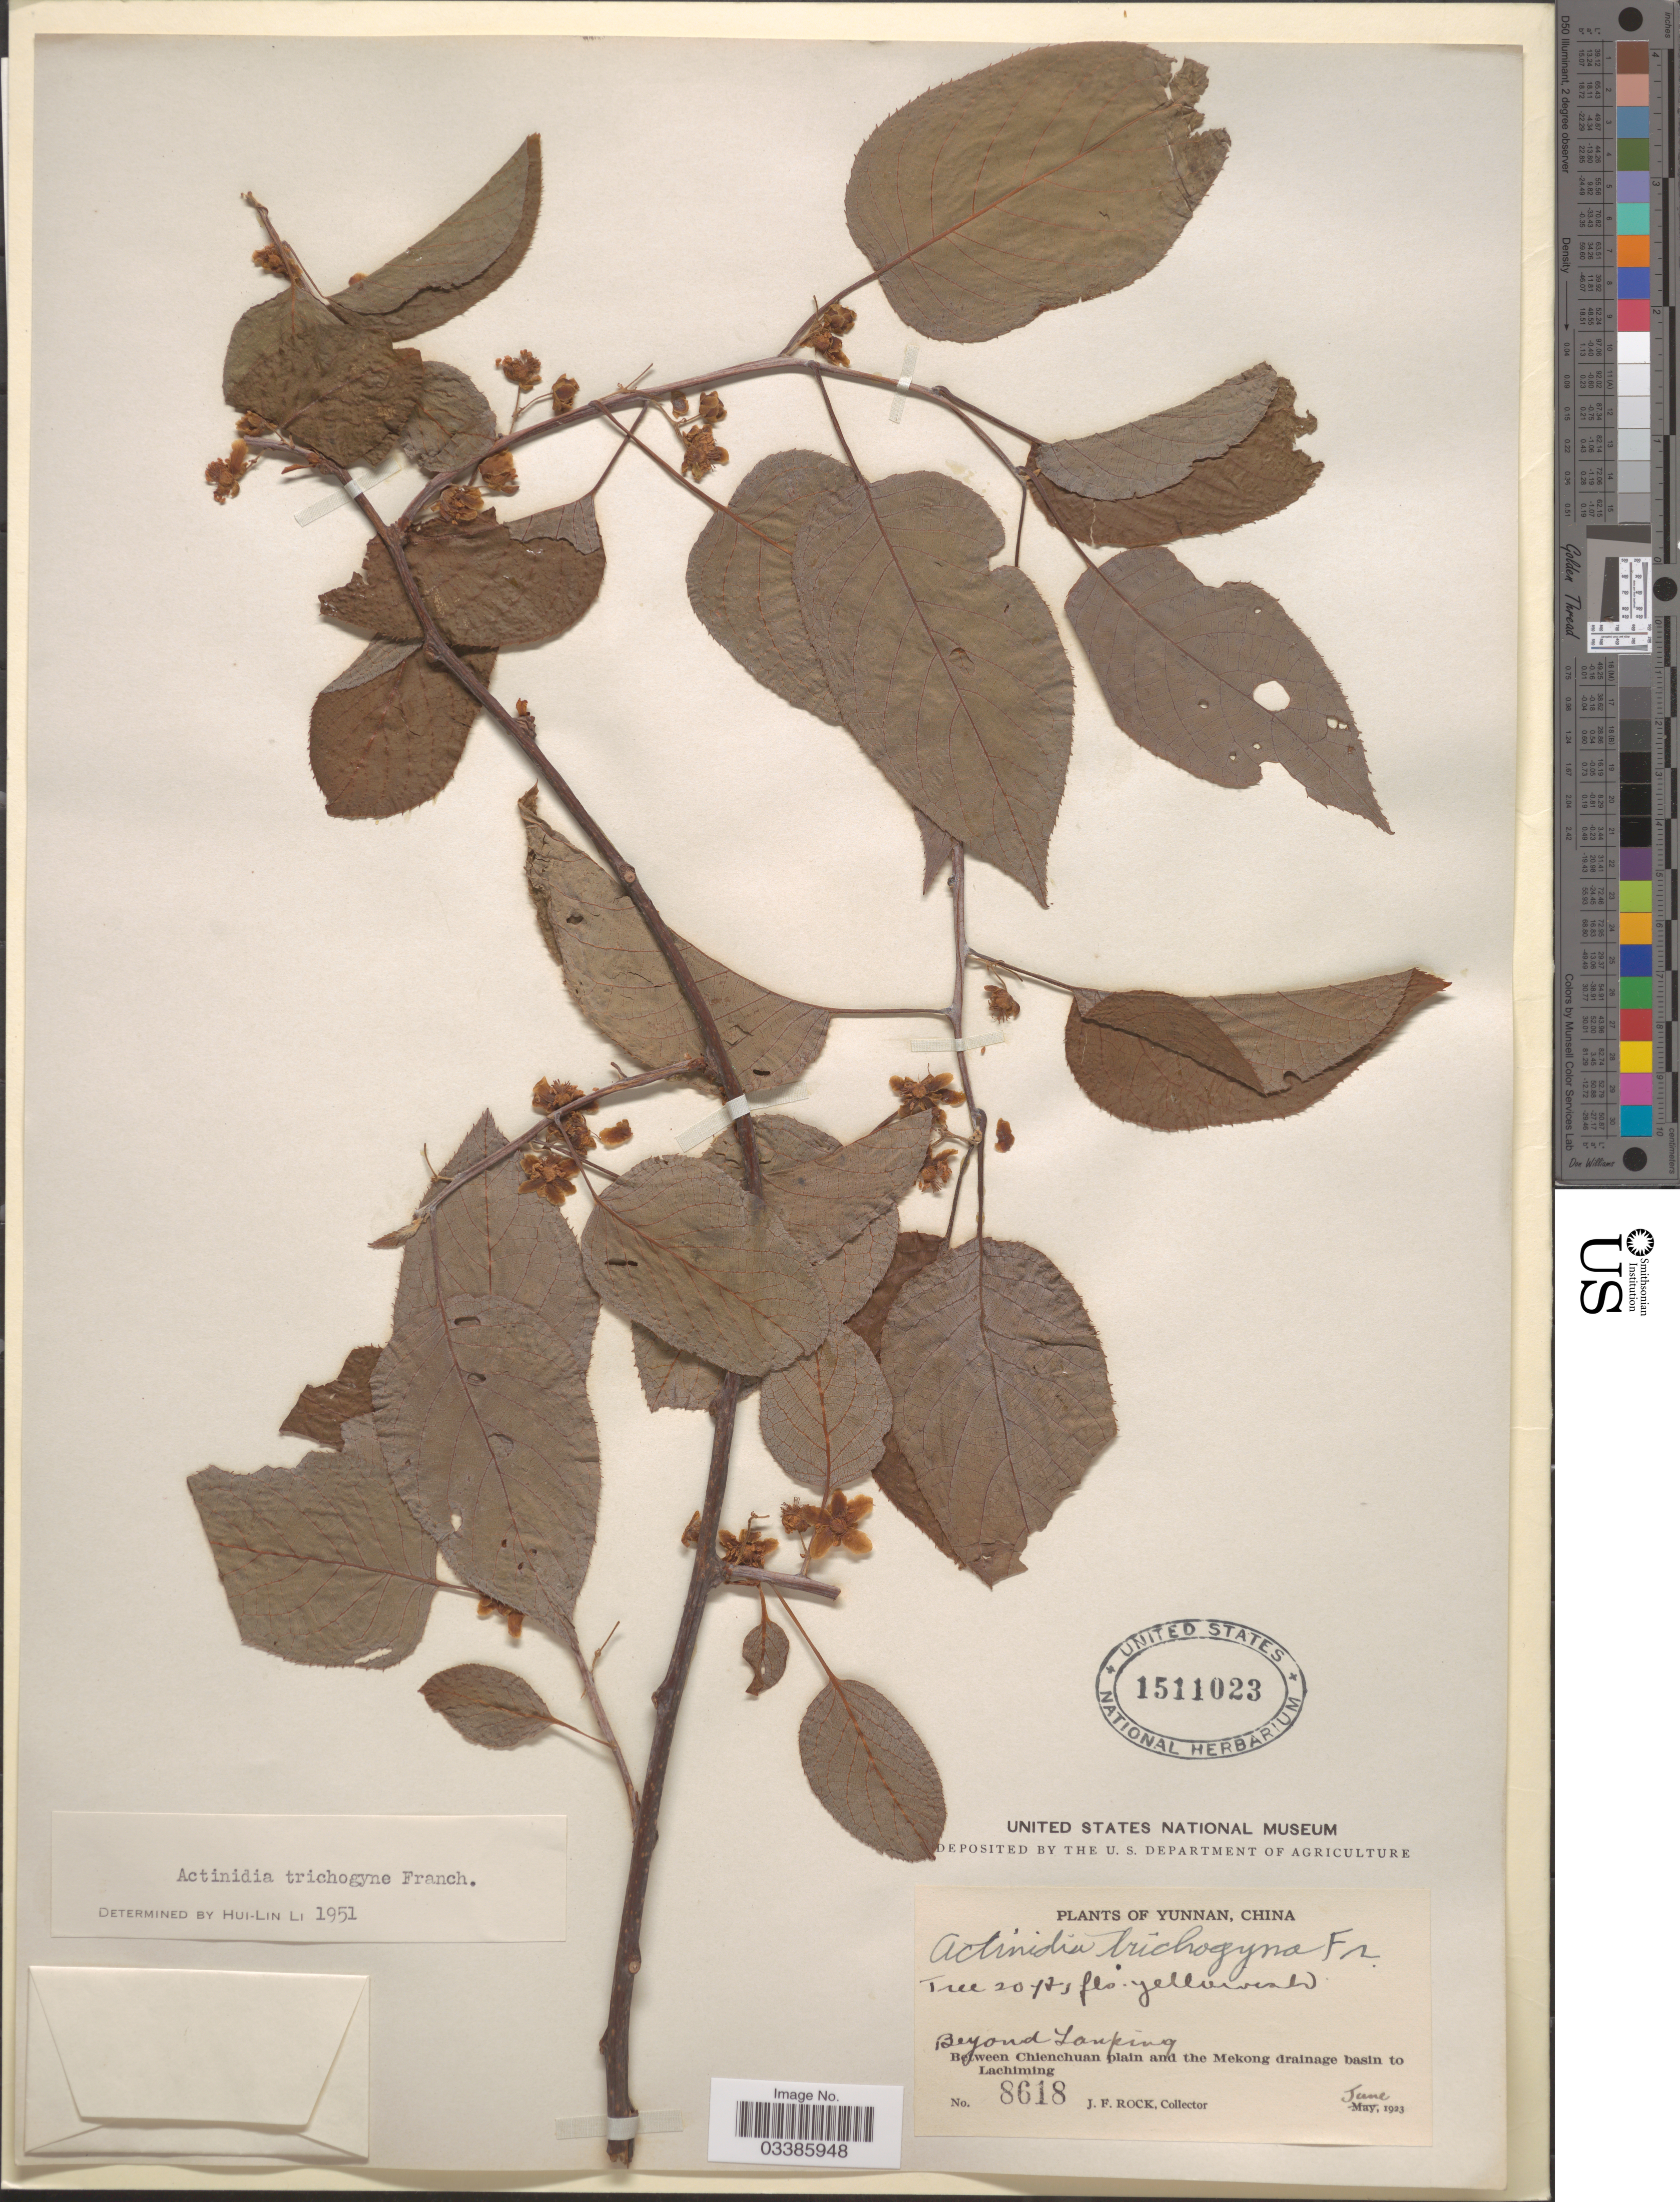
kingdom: Plantae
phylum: Tracheophyta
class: Magnoliopsida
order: Ericales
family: Actinidiaceae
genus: Actinidia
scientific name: Actinidia trichogyna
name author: Franch.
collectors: J. Rock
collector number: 8618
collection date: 1923-06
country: China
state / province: Yunnan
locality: Beyond Lanping. Between Chienchuan plain and the Mekong drainage basin to Lachiming.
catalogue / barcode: US 1511023